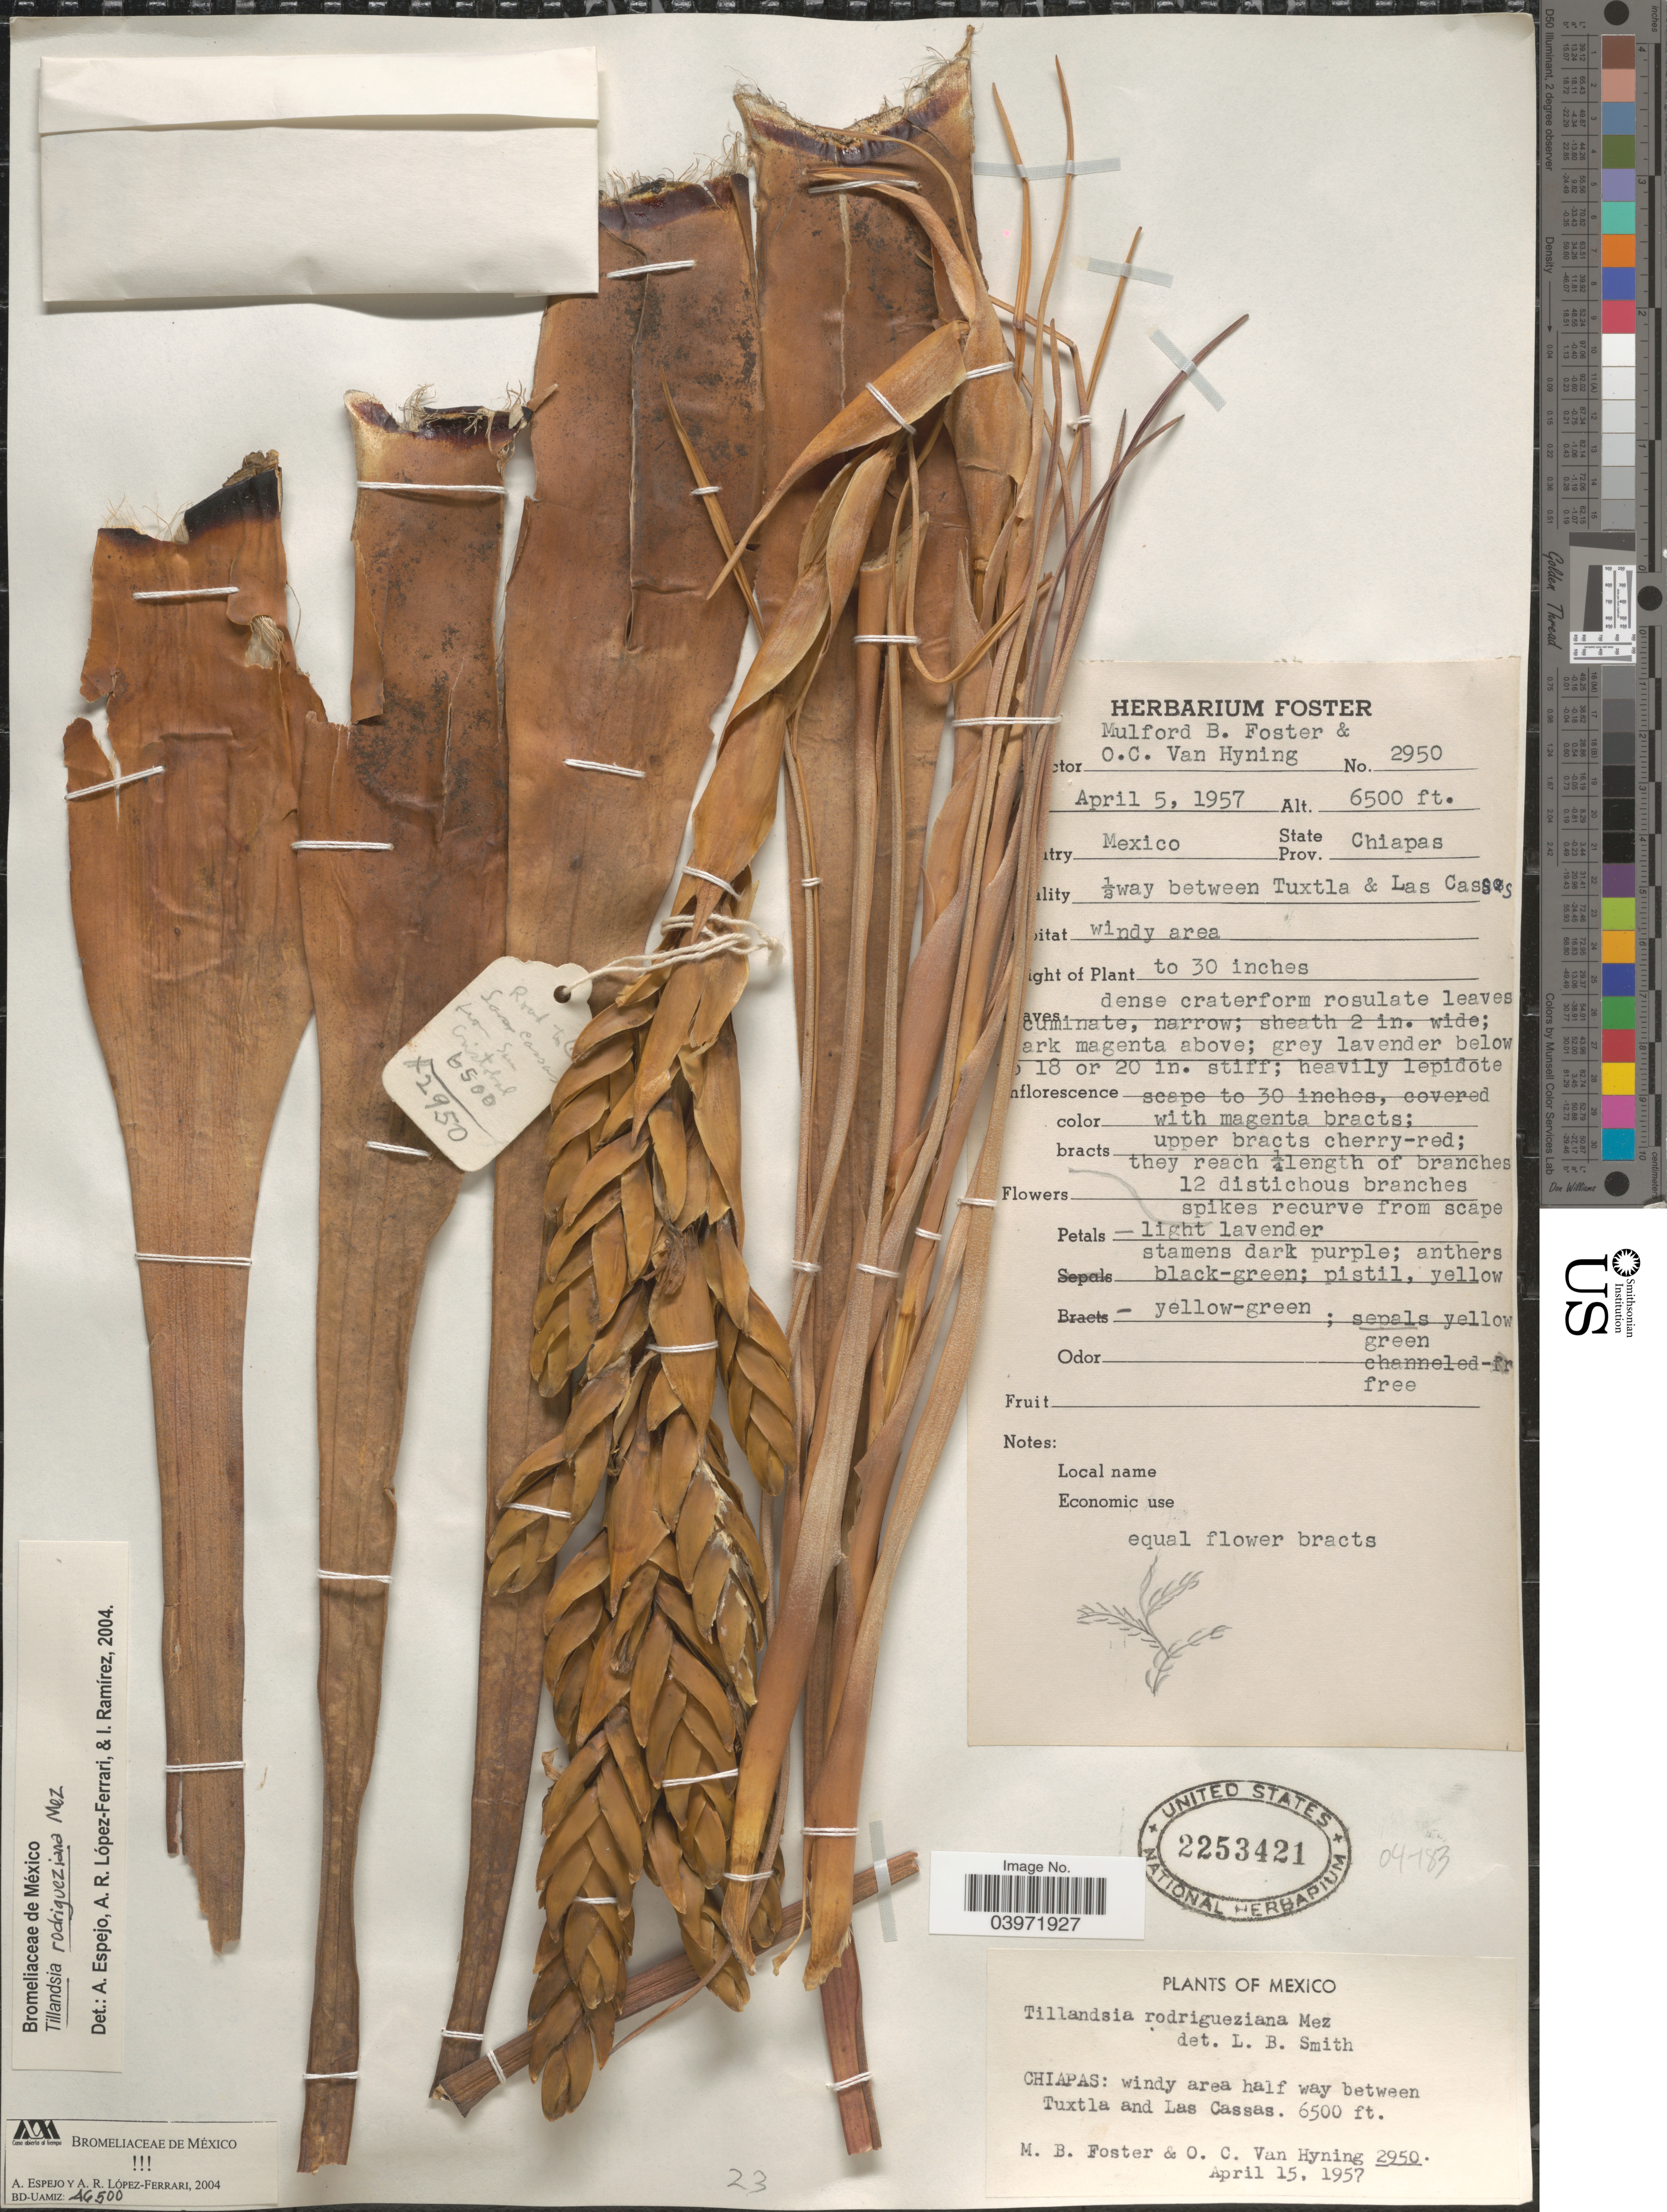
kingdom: Plantae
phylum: Tracheophyta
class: Liliopsida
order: Poales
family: Bromeliaceae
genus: Tillandsia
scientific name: Tillandsia rodrigueziana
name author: Mez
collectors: M. B. Foster & O. Van Hyning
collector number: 2950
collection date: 1957-04-15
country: Mexico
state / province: Chiapas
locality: Half way between Tuxtla and Las Cassas.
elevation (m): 1981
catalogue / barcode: US 2253421